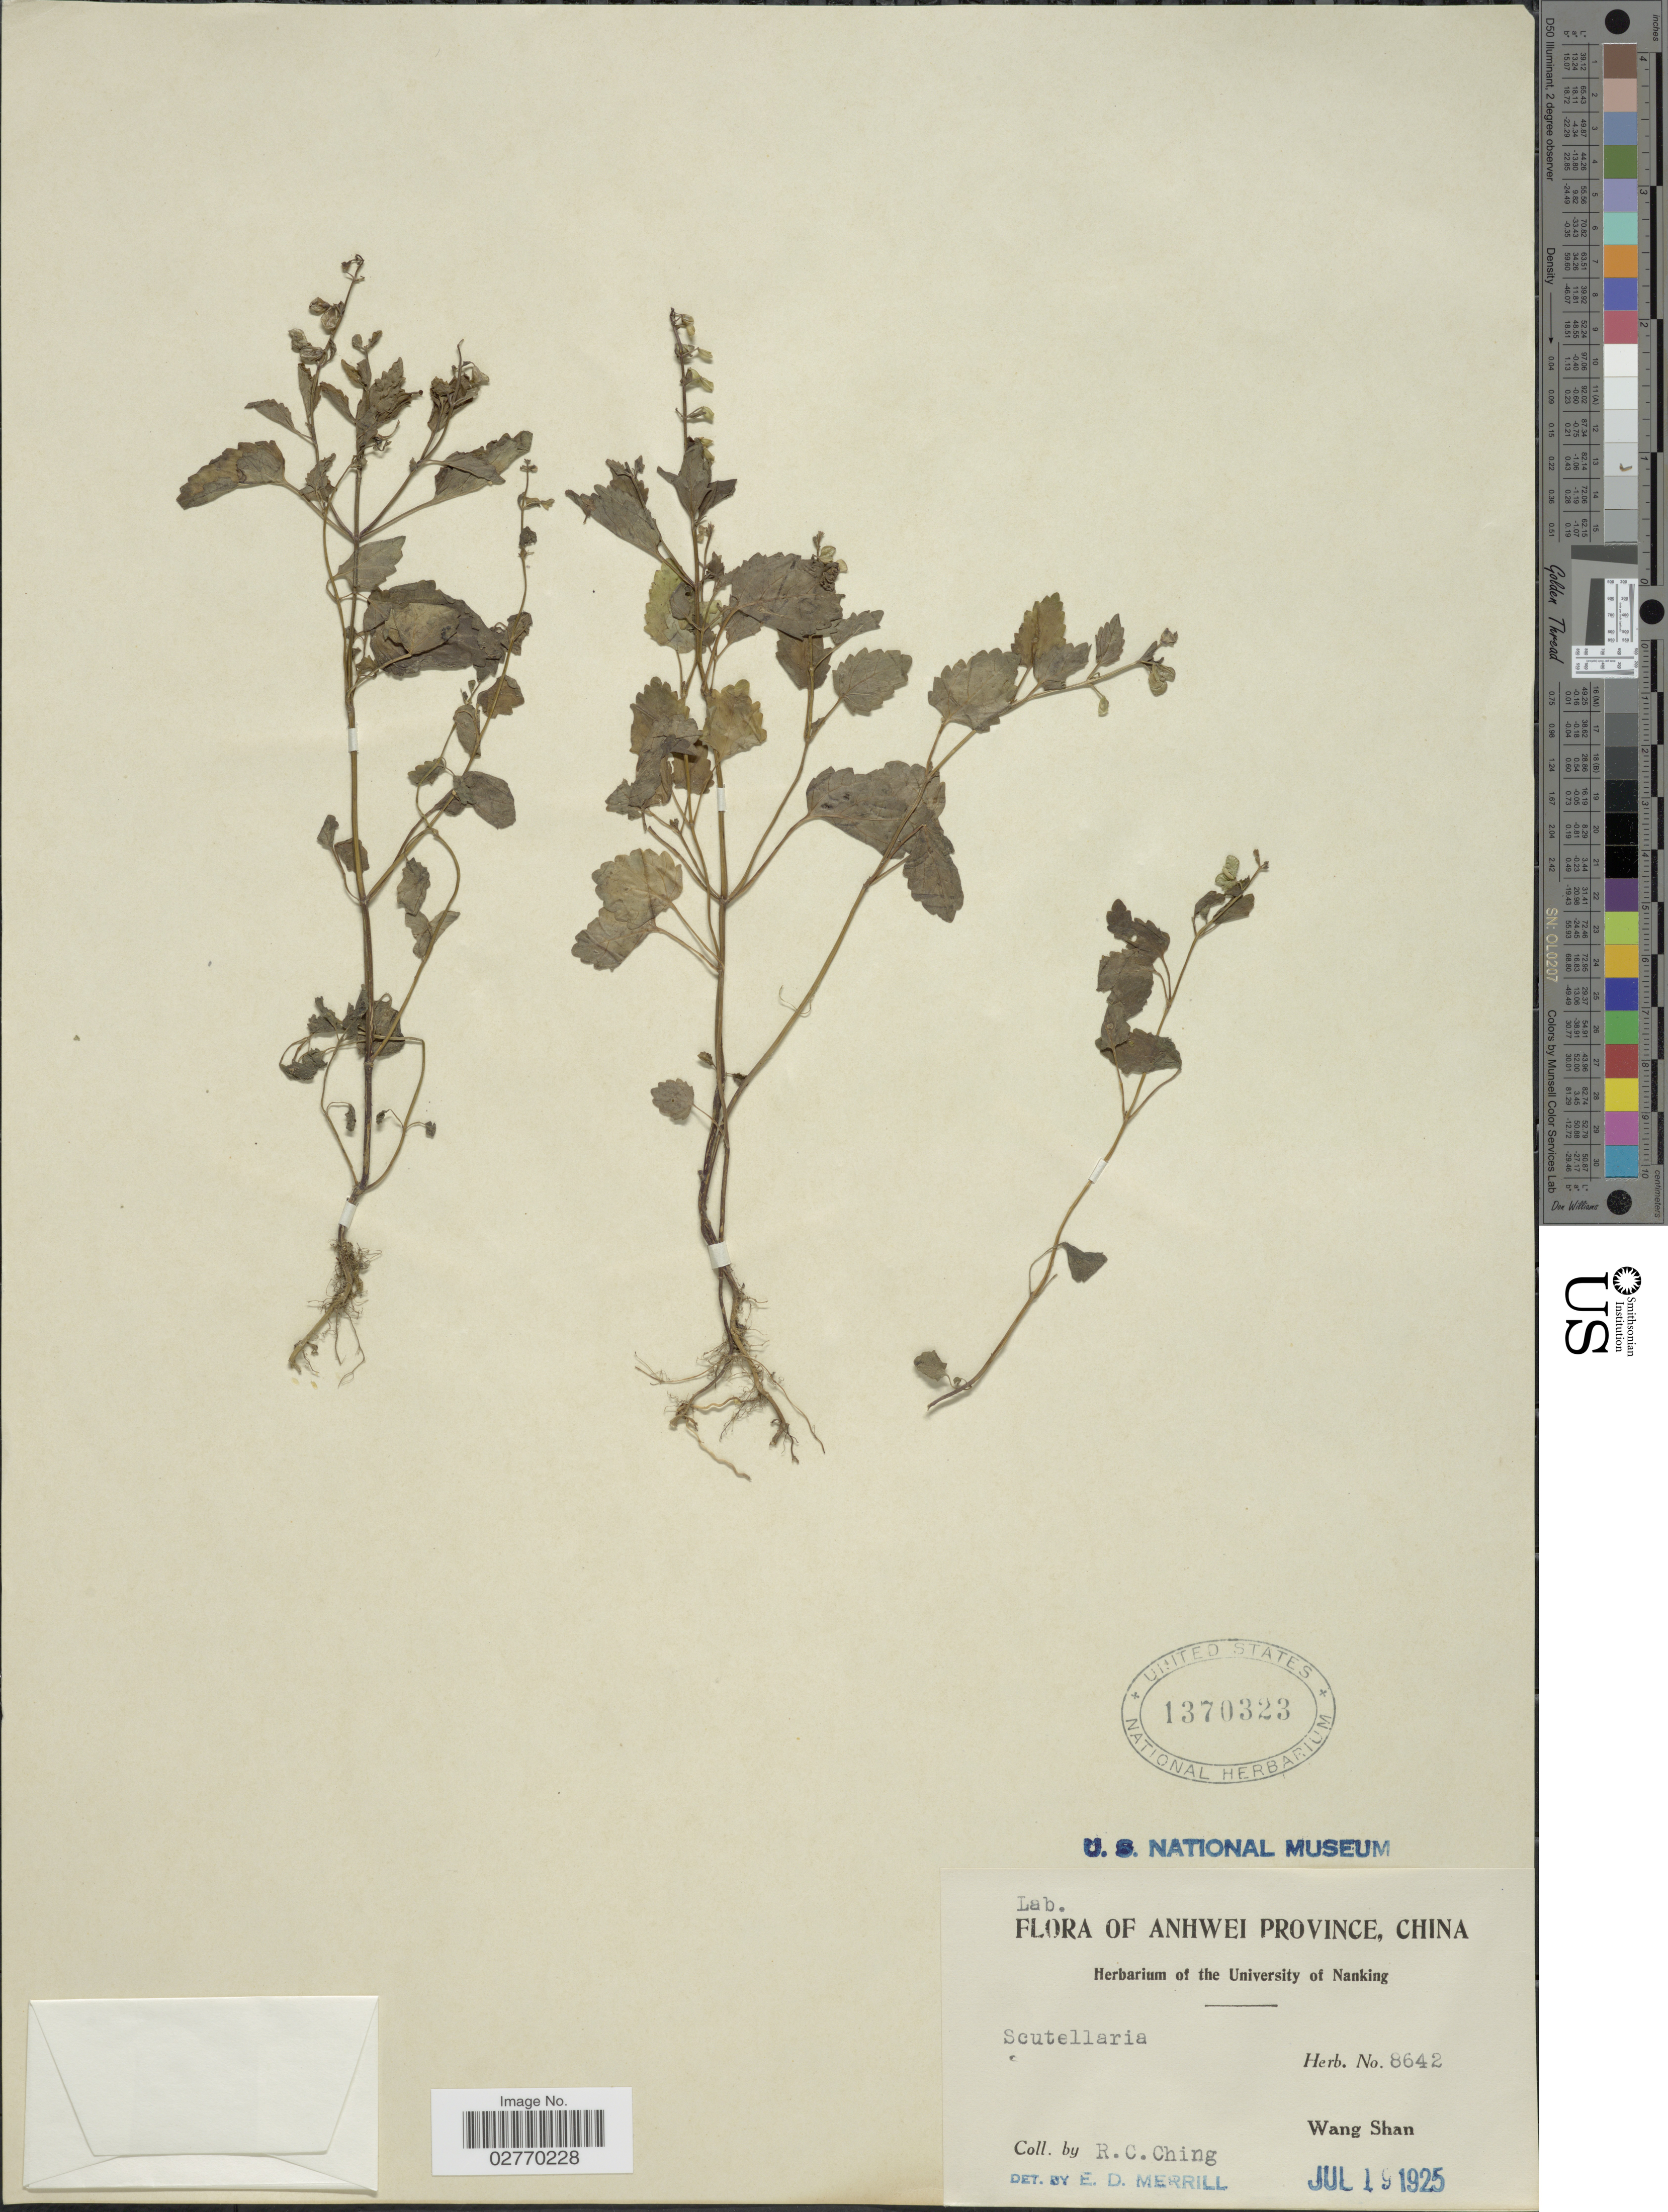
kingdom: Plantae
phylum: Tracheophyta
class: Magnoliopsida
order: Lamiales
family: Lamiaceae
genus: Scutellaria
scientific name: Scutellaria sp.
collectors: R. C. Ching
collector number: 8642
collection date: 1925-07-19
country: China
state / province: Anhui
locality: Anhwei Province, Wang Shan.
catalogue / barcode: US 1370323